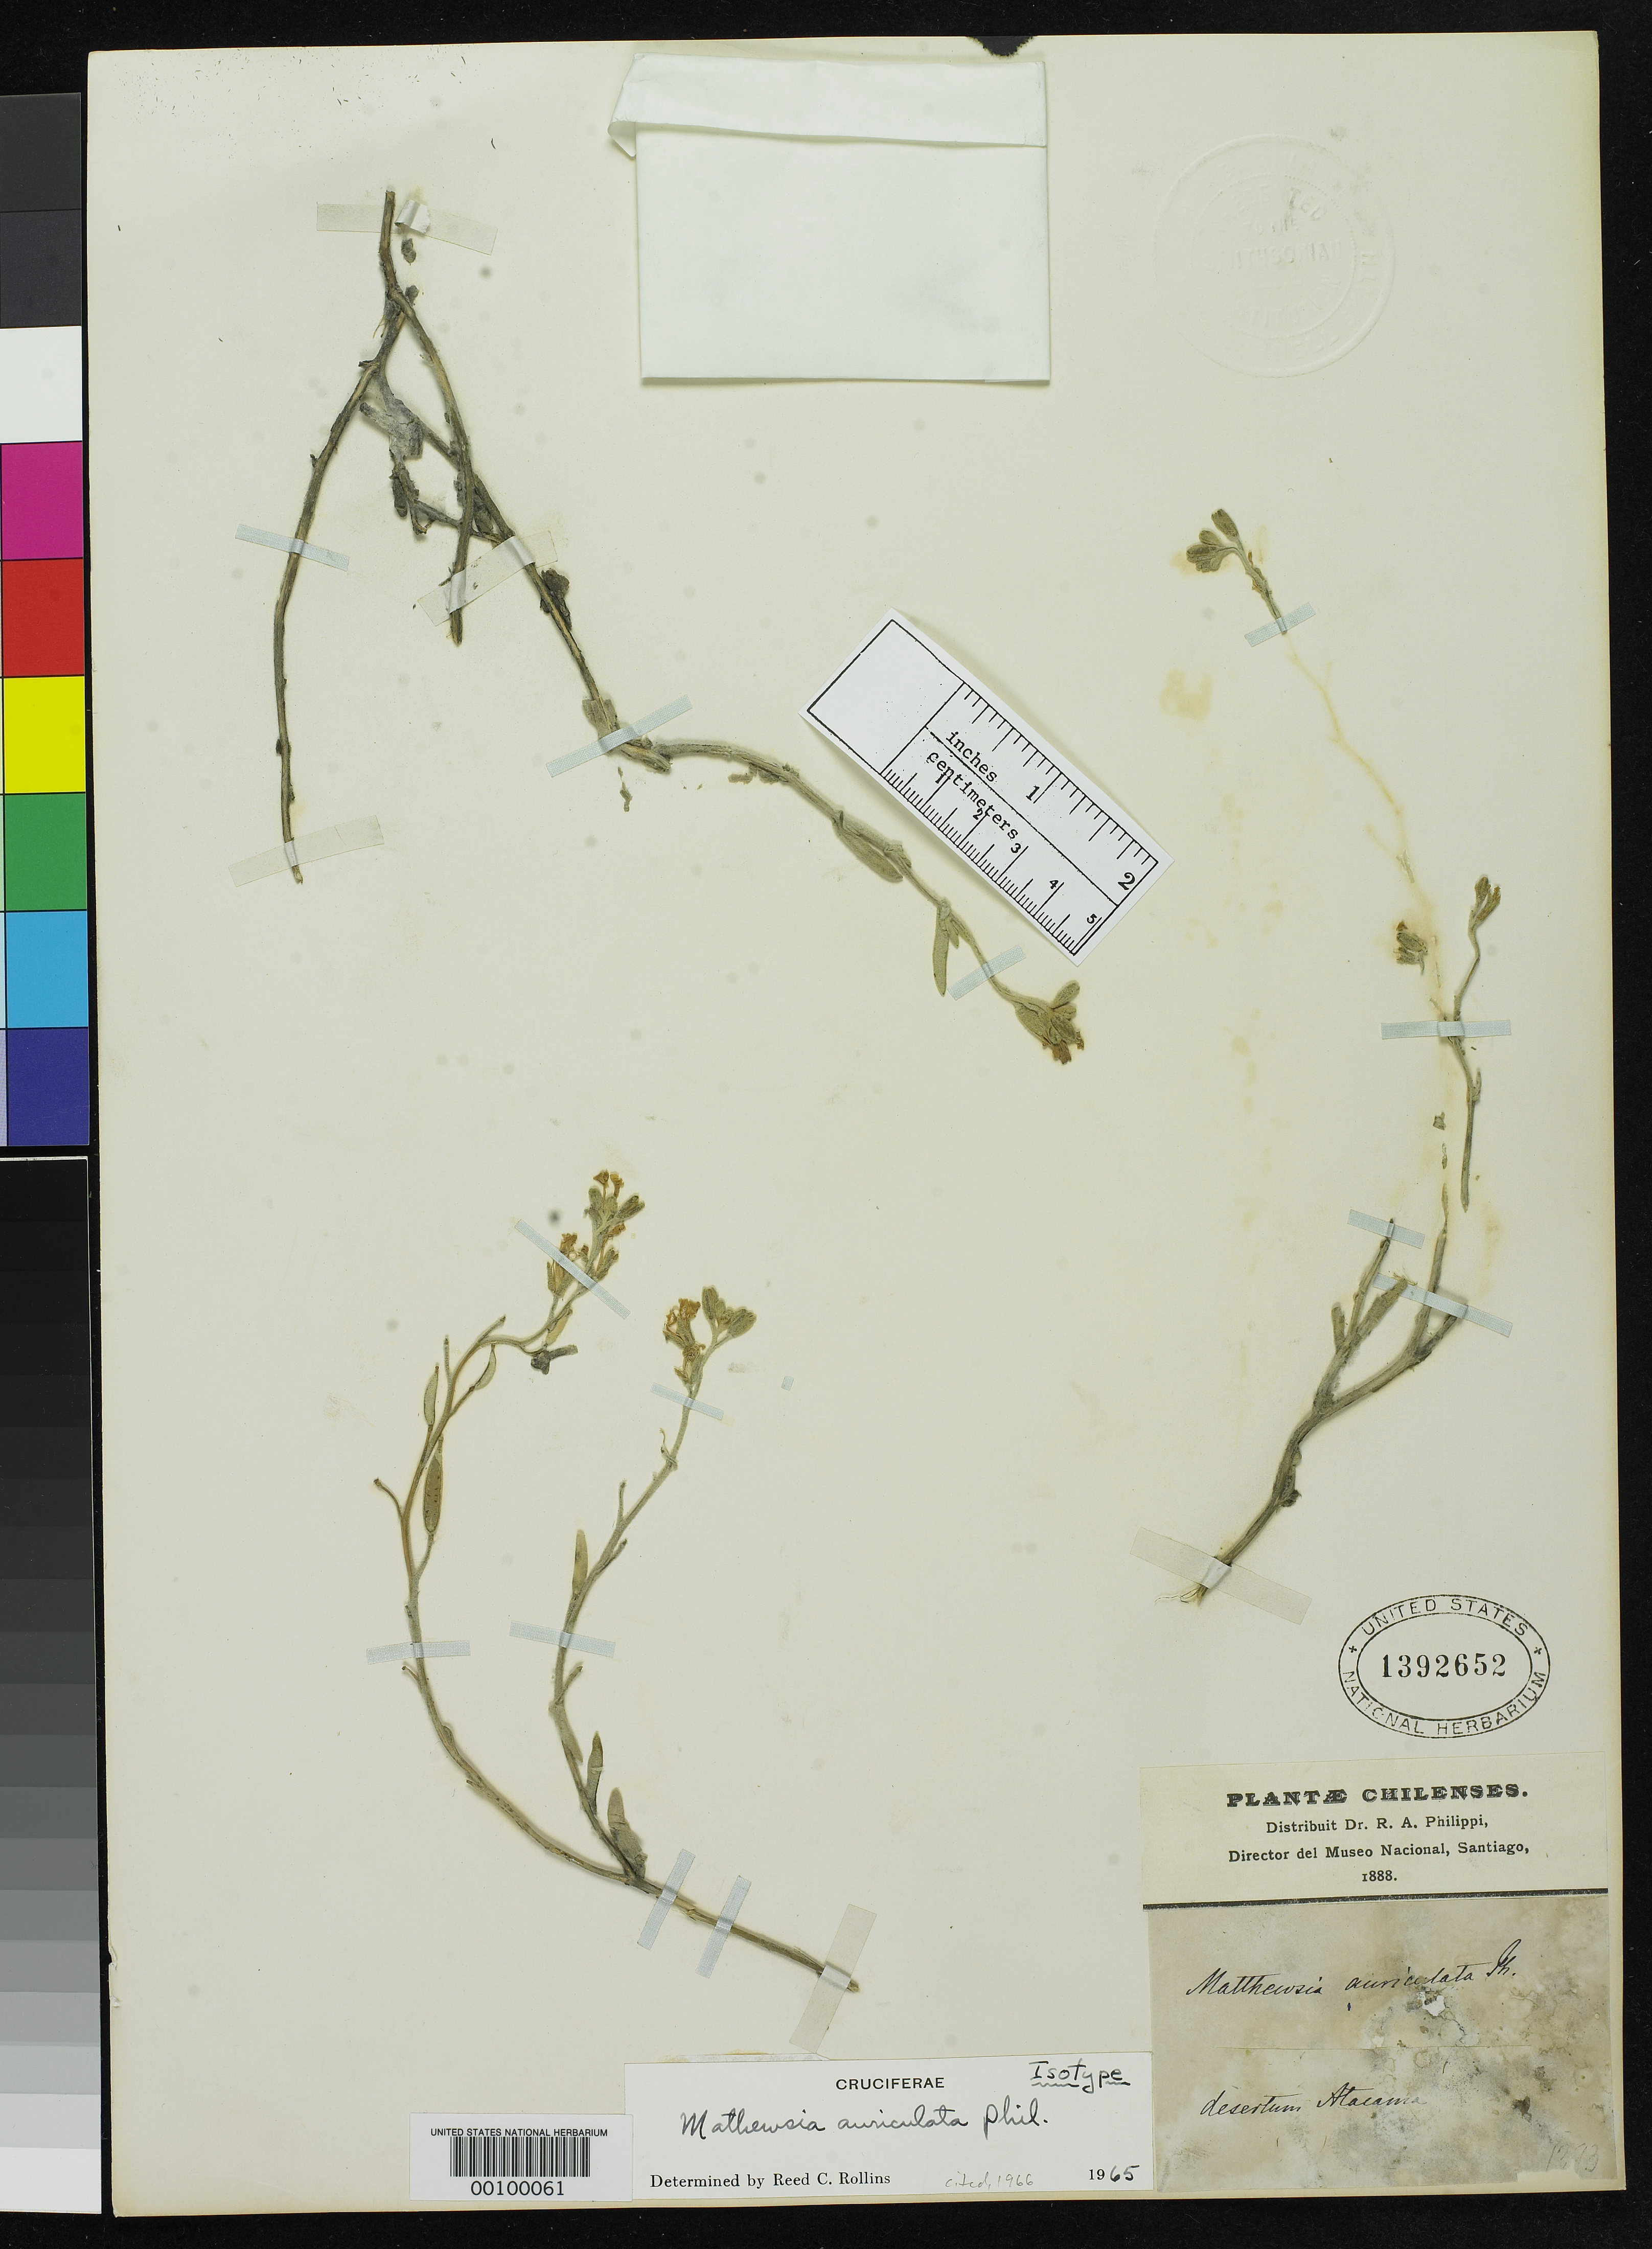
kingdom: Plantae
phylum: Tracheophyta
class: Magnoliopsida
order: Brassicales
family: Brassicaceae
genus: Mathewsia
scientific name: Mathewsia auriculata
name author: Phil.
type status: Isotype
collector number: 1393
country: Chile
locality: Atacama Desert.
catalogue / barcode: US 1392652